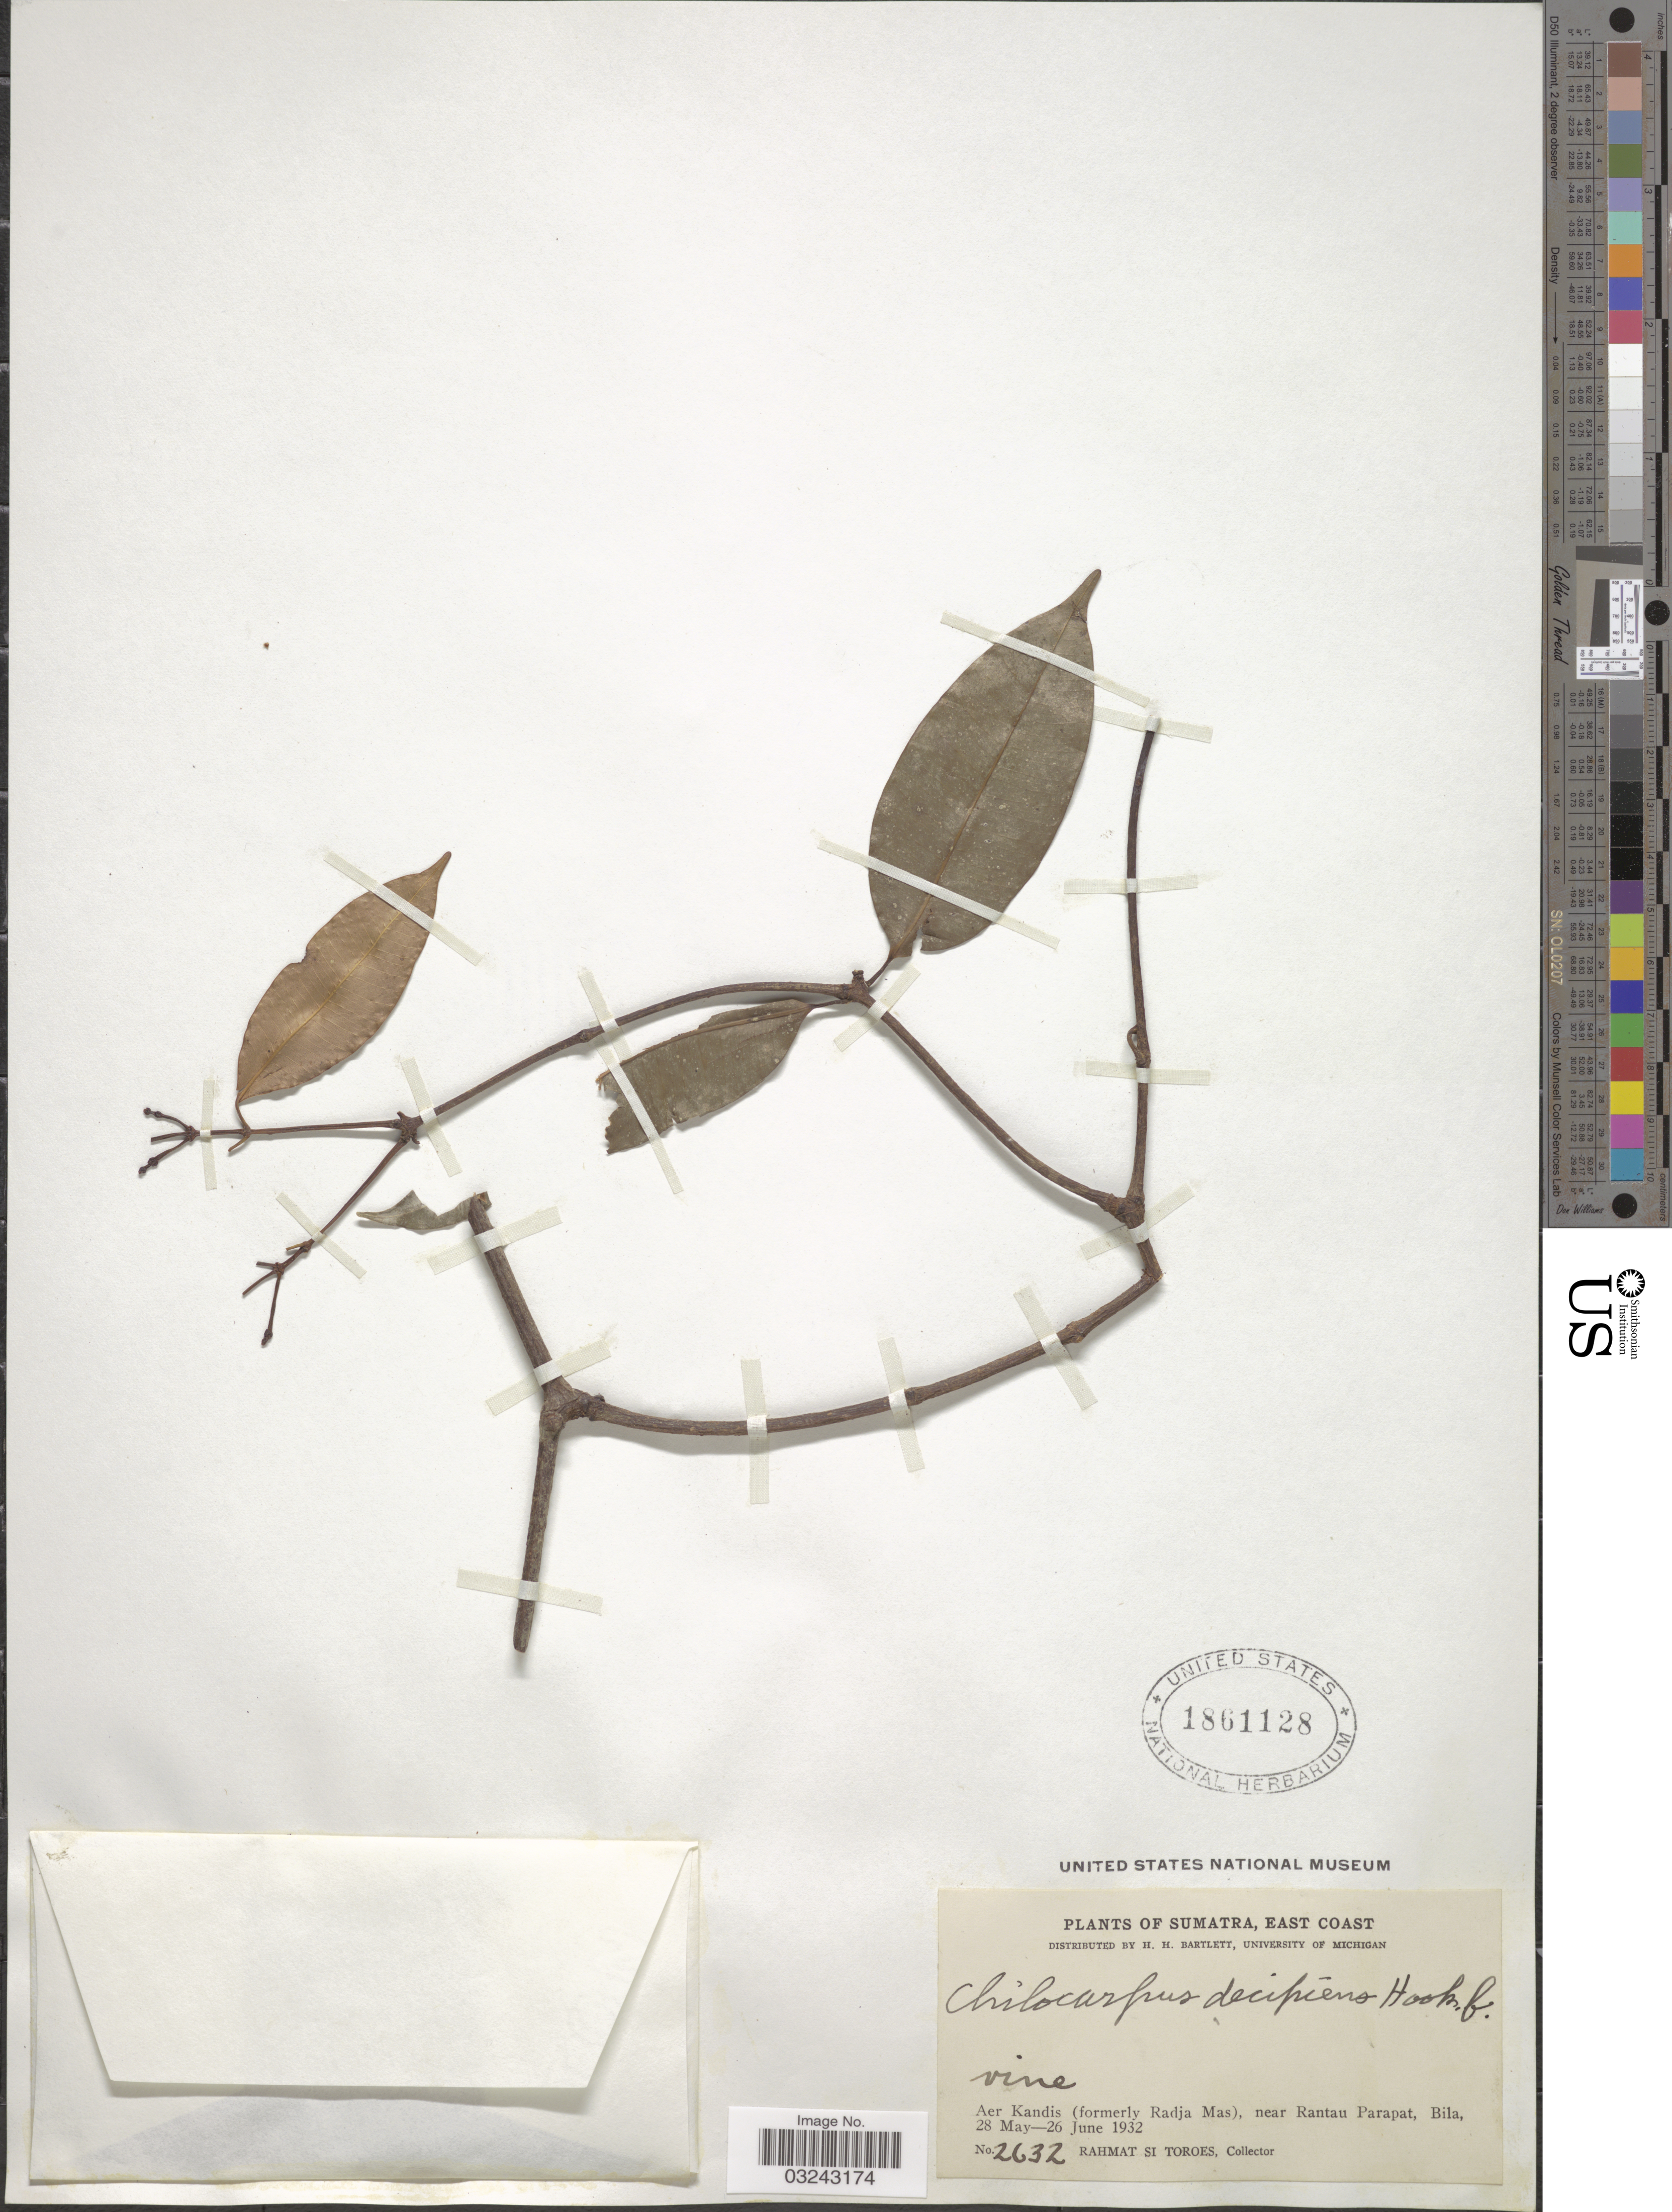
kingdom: Plantae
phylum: Tracheophyta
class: Magnoliopsida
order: Gentianales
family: Apocynaceae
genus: Chilocarpus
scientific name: Chilocarpus decipiens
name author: Hook. f.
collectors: Rahmat Si Boeea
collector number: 2632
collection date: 1932-05-28/1932-06-26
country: Indonesia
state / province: Sumatra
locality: East Coast, Aer Kandis (formerly Radja Mas), near Rantau Parapat, Bila.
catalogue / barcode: US 1861128